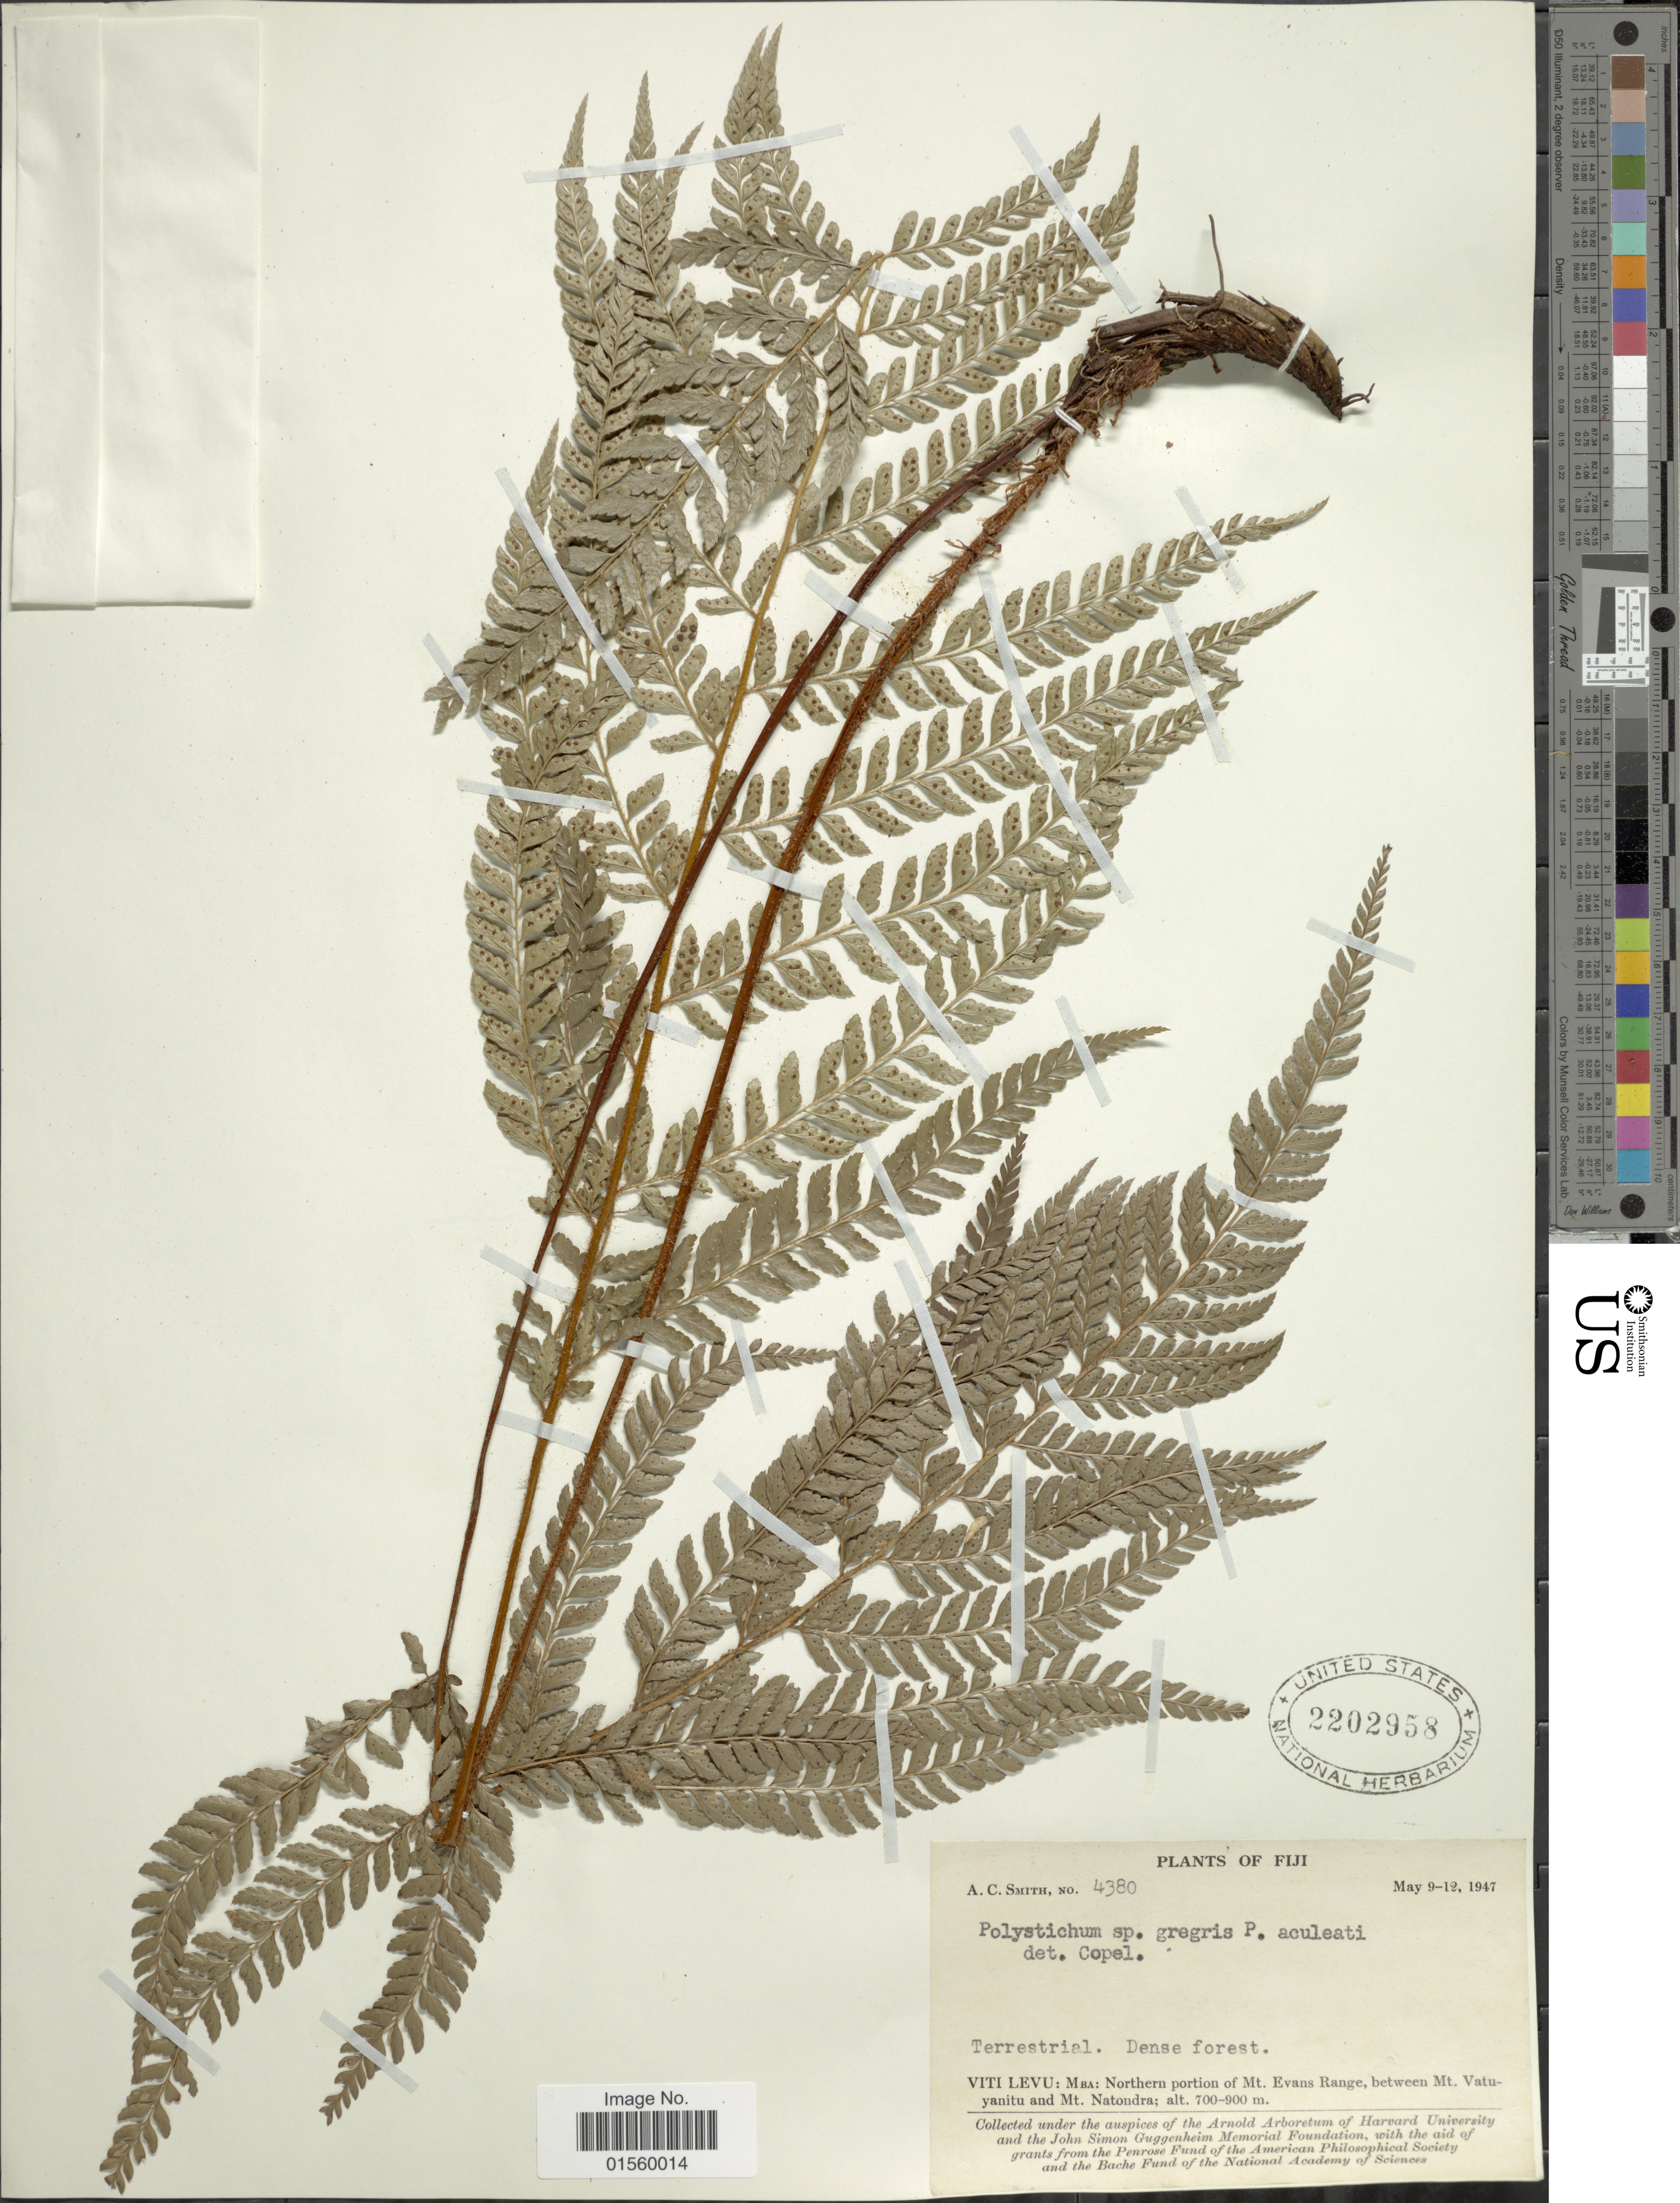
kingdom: Plantae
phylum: Tracheophyta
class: Polypodiopsida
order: Polypodiales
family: Dryopteridaceae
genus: Polystichum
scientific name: Polystichum aculeatum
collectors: A. C. Smith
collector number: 4380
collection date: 1947-05-09/1947-05-12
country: Fiji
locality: Viti Levu: Mba: Northern portion of Mt. Evans Range, between Mt. Vatuyanitu and Mt. Natondra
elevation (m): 700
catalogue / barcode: US 2202958